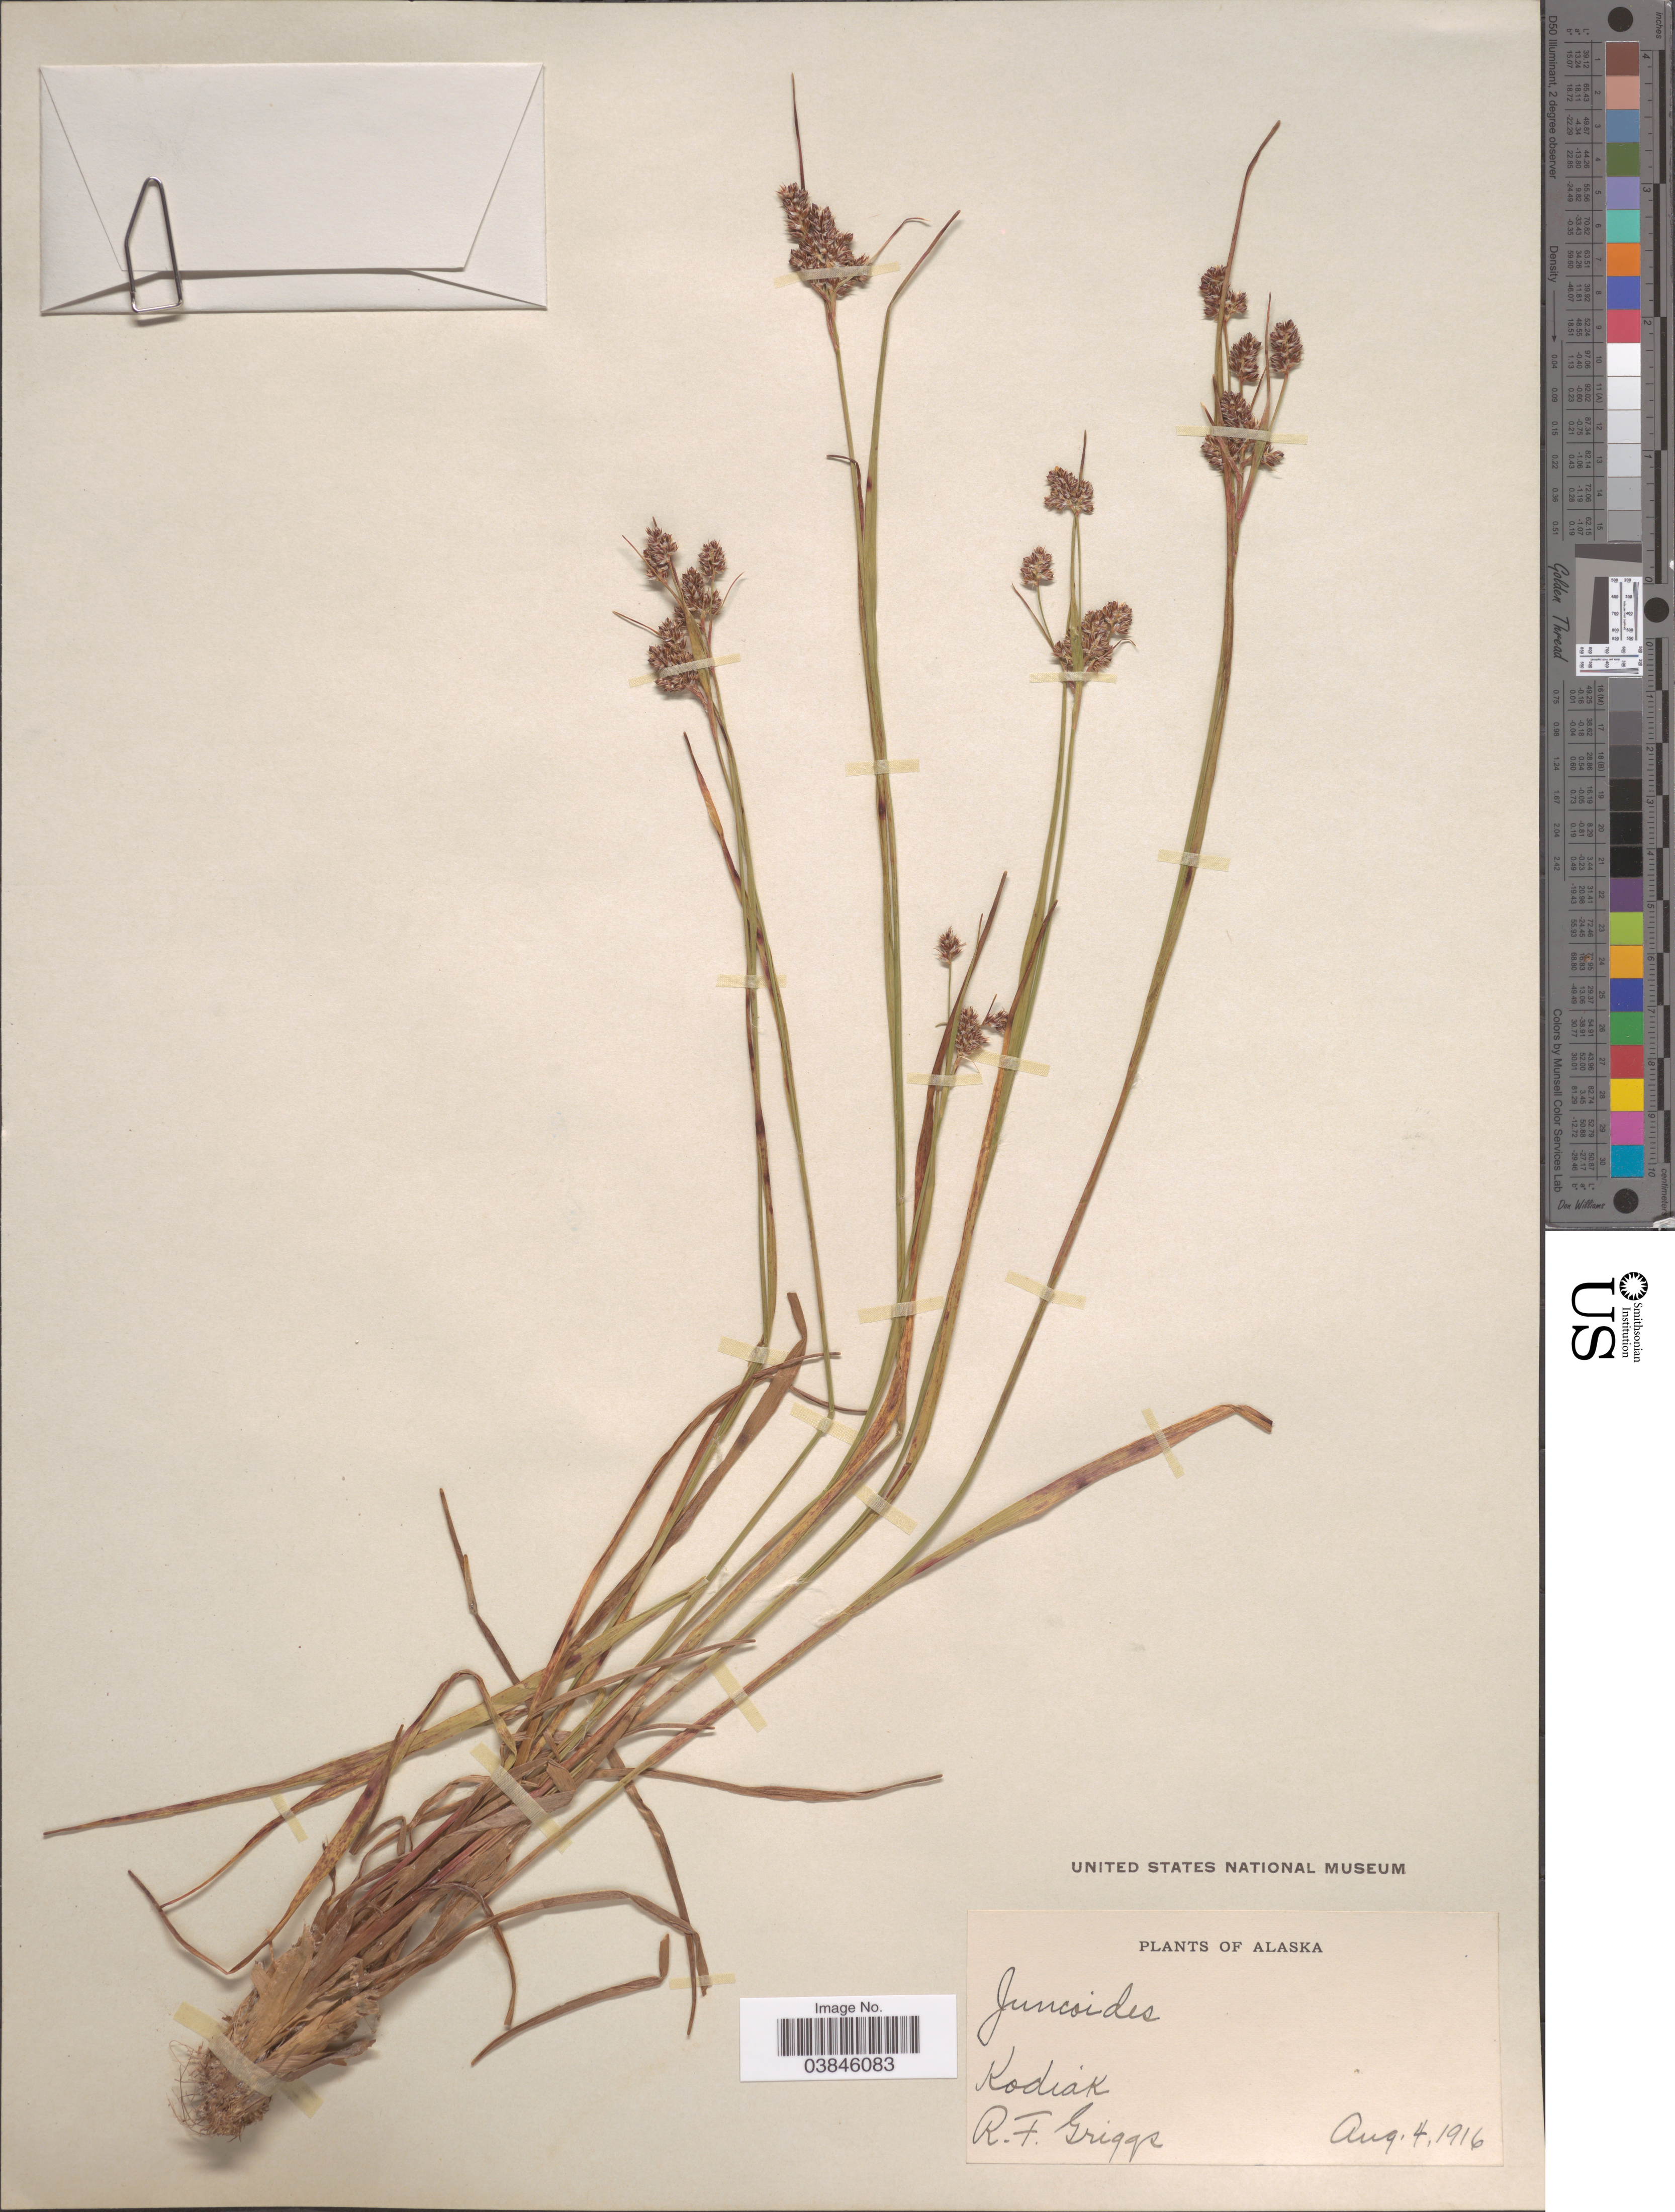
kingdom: Plantae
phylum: Tracheophyta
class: Liliopsida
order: Poales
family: Juncaceae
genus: Luzula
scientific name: Luzula multiflora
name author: (Ehrh.) Lej.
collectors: R. F. Griggs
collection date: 1916-08-04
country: United States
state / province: Alaska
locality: Kodiak.